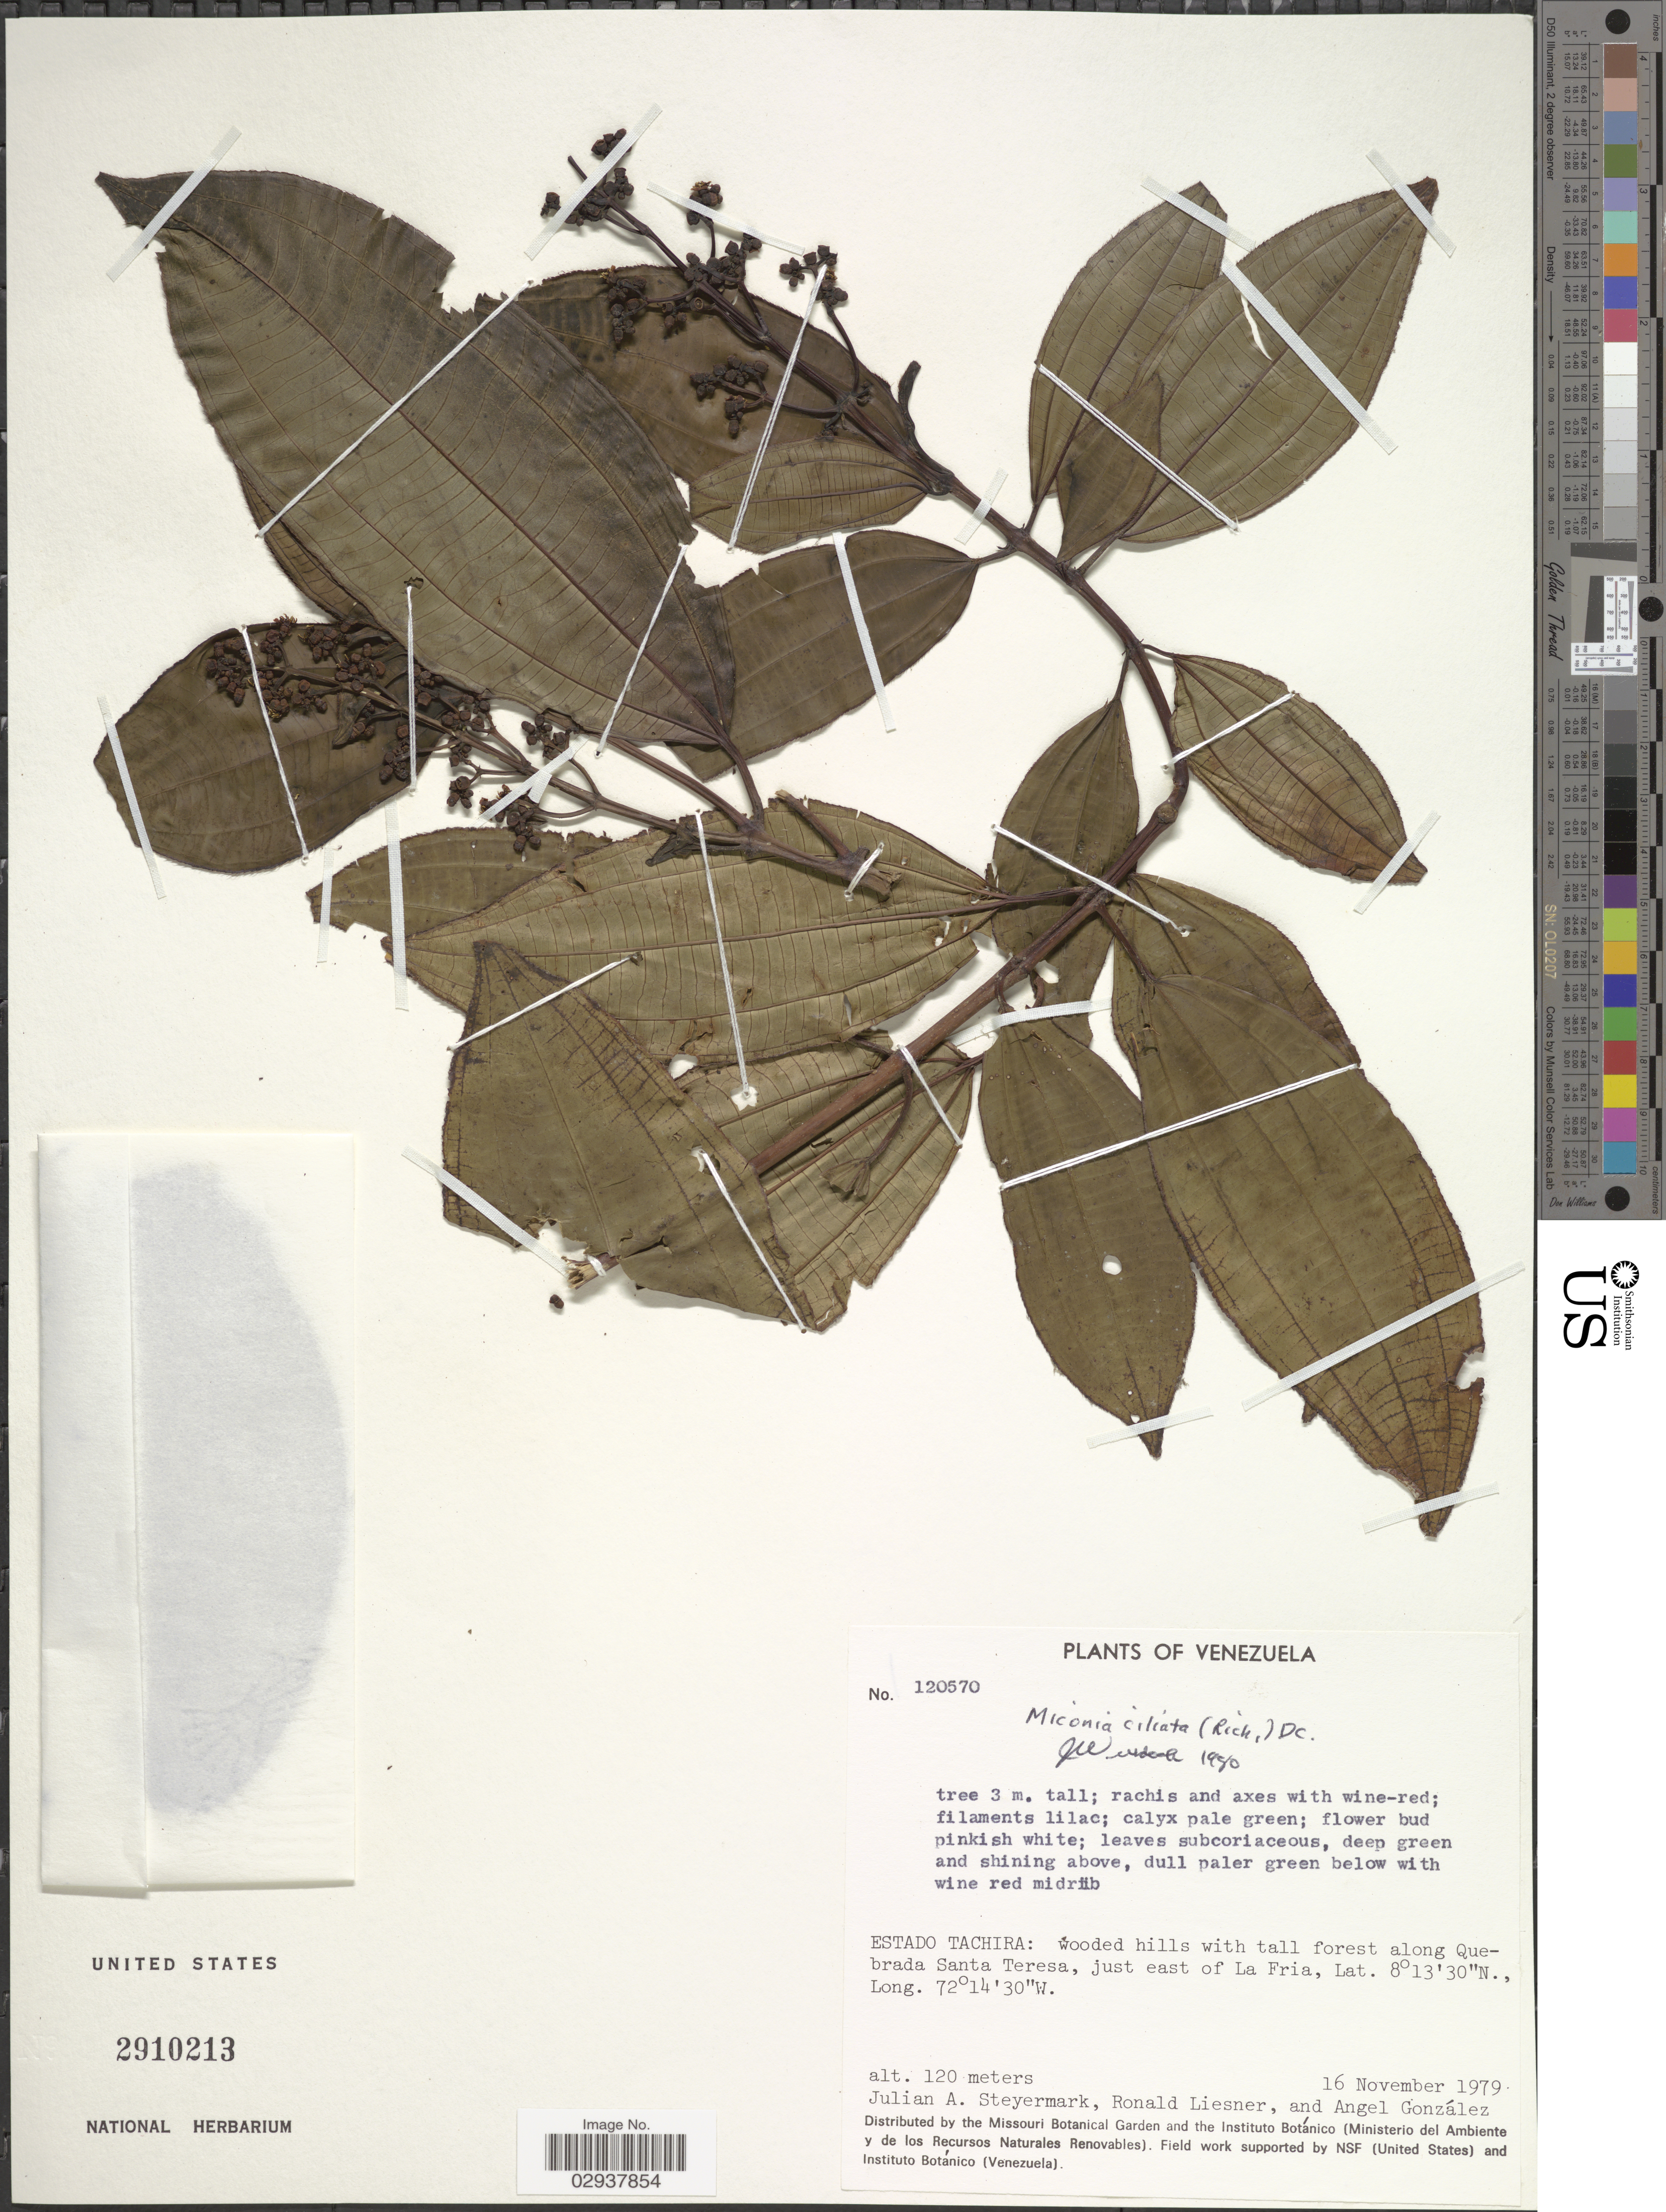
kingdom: Plantae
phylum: Tracheophyta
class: Magnoliopsida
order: Myrtales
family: Melastomataceae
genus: Miconia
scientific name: Miconia ciliata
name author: (Rich.) DC.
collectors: J. Steyermark, R. L. Liesner & A. C. González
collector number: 120570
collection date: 1979-11-16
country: Venezuela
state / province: Tachira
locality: Estado Tachira: wooded hills with tall forest along Quebrada Santa Teresa, just east of La Fria.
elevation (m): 120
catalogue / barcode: US 2910213